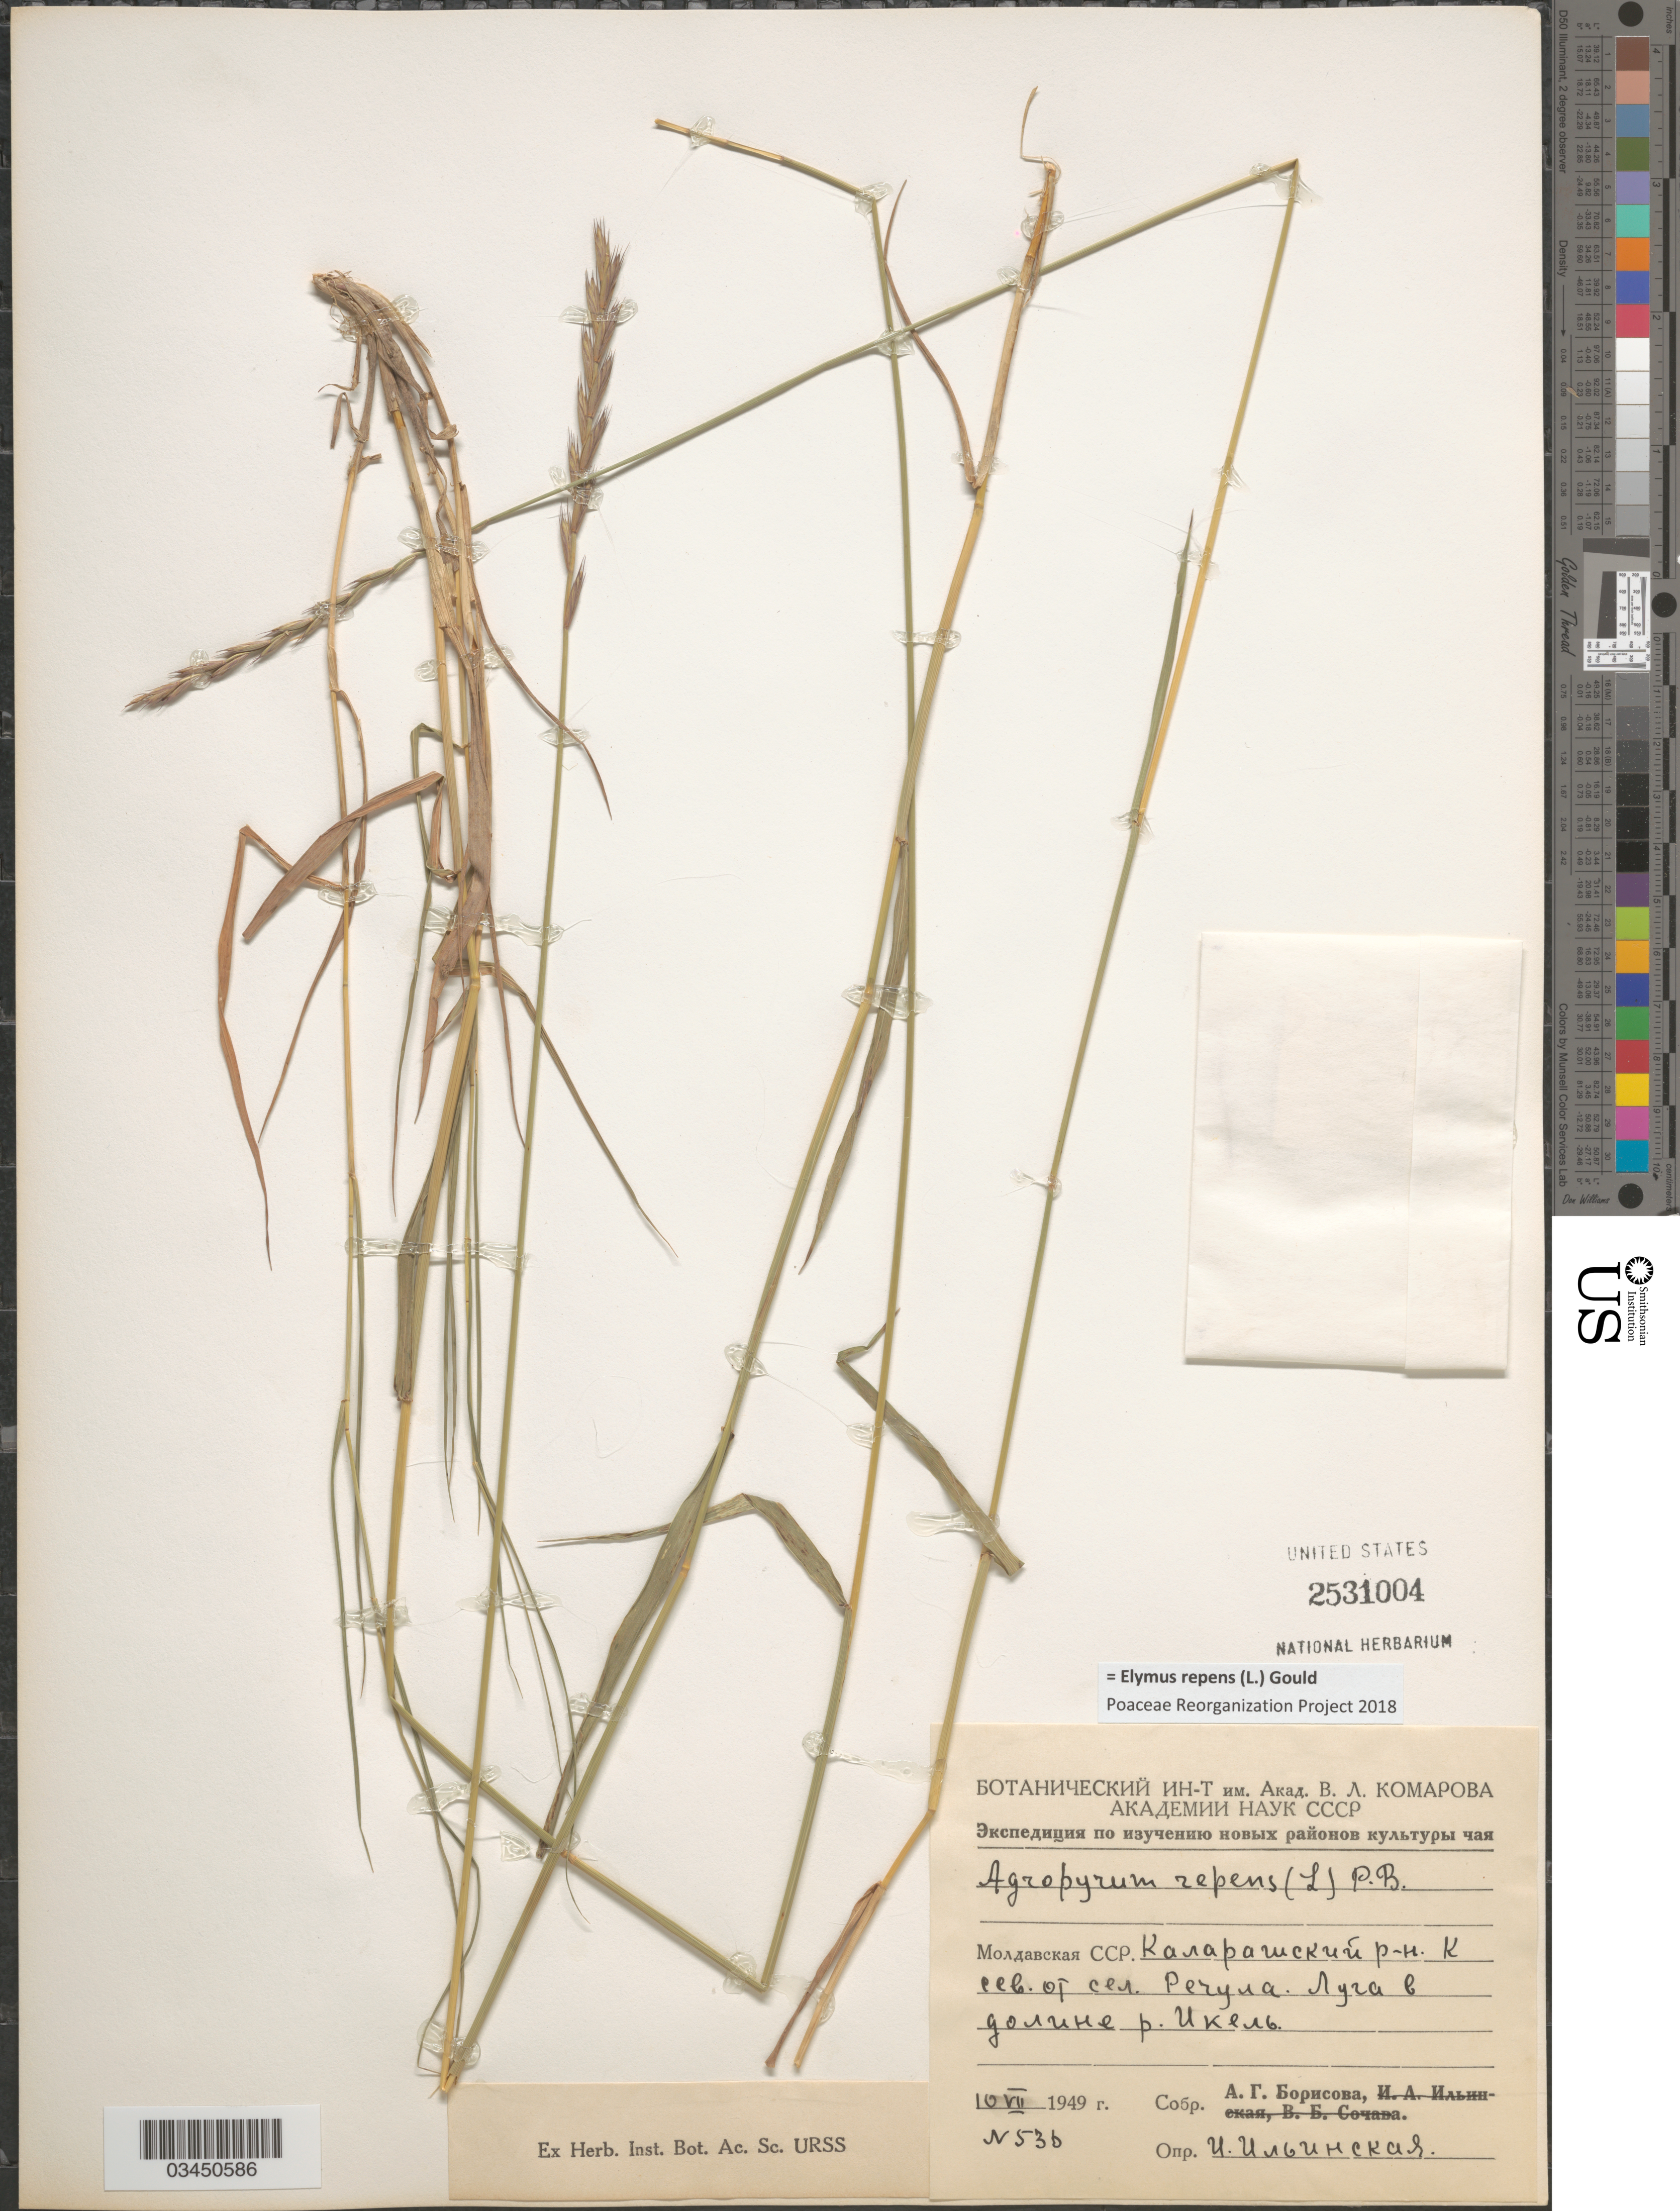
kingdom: Plantae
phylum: Tracheophyta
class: Liliopsida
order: Poales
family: Poaceae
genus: Elymus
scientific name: Elymus repens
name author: (L.) Gould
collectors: A. Borisova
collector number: N536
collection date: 1949-07-10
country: Moldova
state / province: Calarasi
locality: N of village Raciula, valley of river Ikel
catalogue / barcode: US 2531004